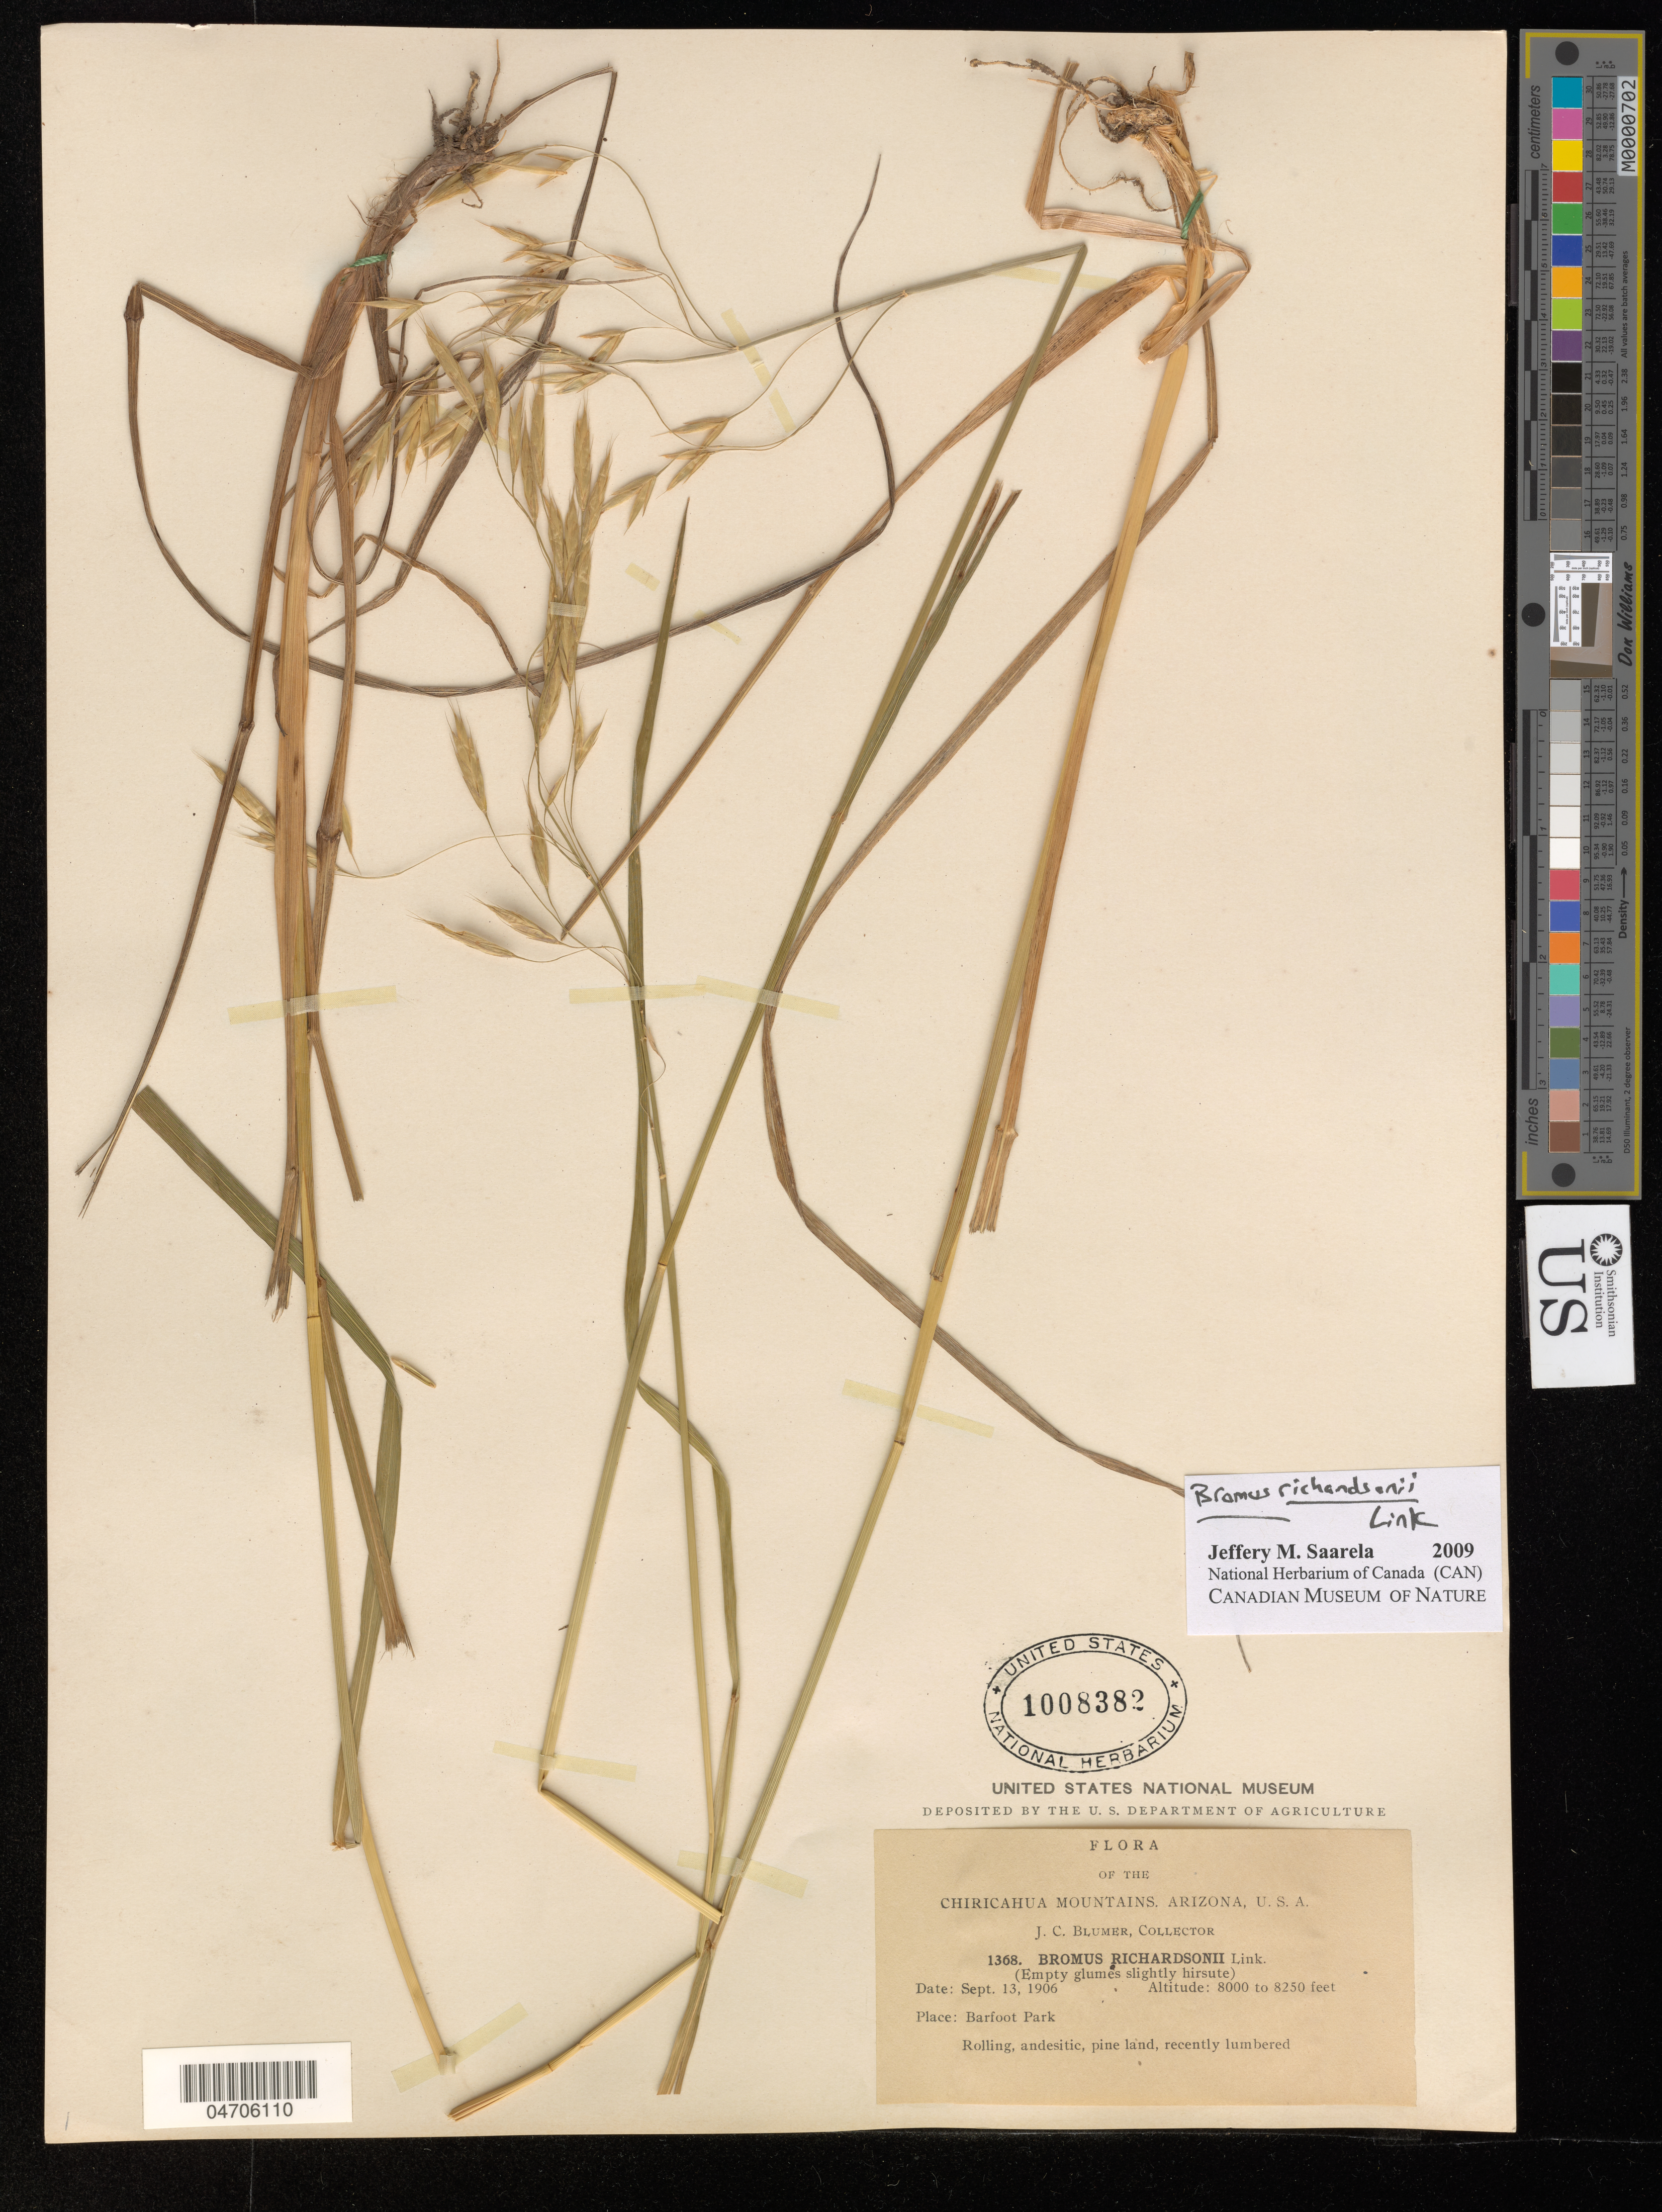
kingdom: Plantae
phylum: Tracheophyta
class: Liliopsida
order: Poales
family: Poaceae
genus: Bromus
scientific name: Bromus richardsonii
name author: Link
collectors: J. C. Blumer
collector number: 1368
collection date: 1906-09-13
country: United States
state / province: Arizona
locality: Chiricahua Mountains. Barfoot Park.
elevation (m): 2438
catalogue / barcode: US 1008382